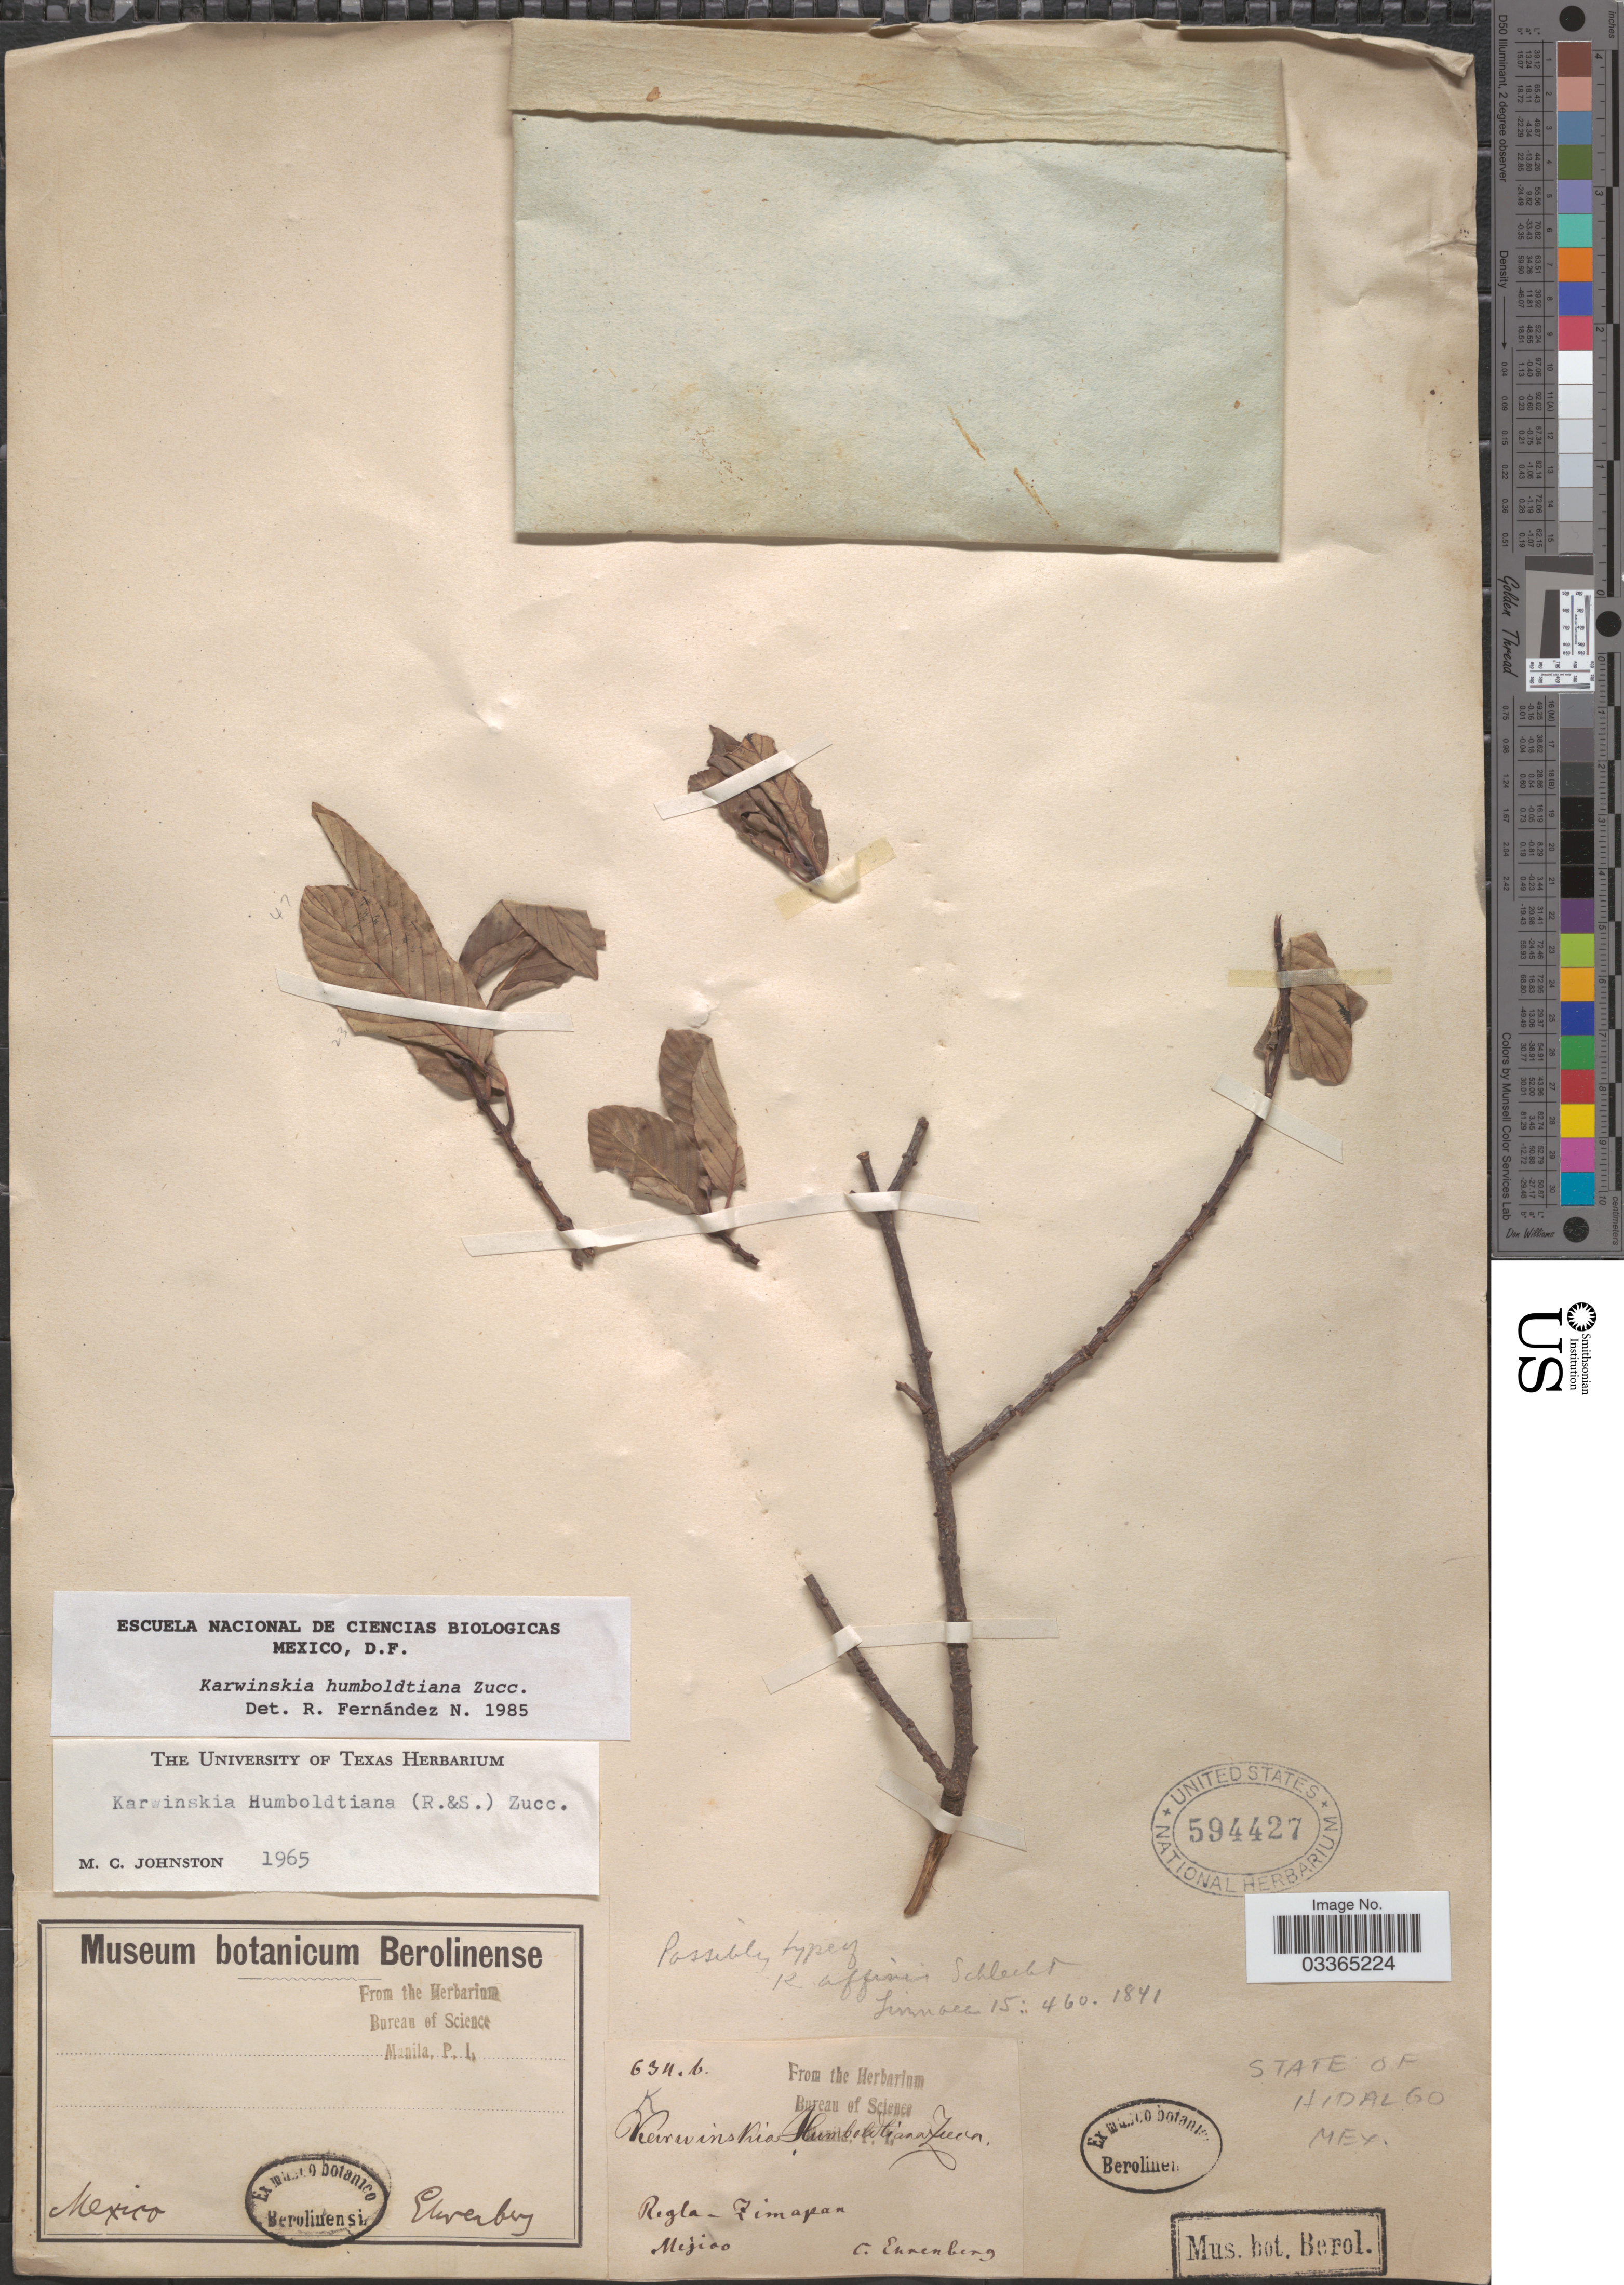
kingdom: Plantae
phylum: Tracheophyta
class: Magnoliopsida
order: Rosales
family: Rhamnaceae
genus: Karwinskia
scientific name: Karwinskia humboldtiana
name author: (Schult.) Zucc.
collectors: C. G. Ehrenberg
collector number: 634b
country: Mexico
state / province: Hidalgo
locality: Regla - Zimapan.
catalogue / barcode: US 594427